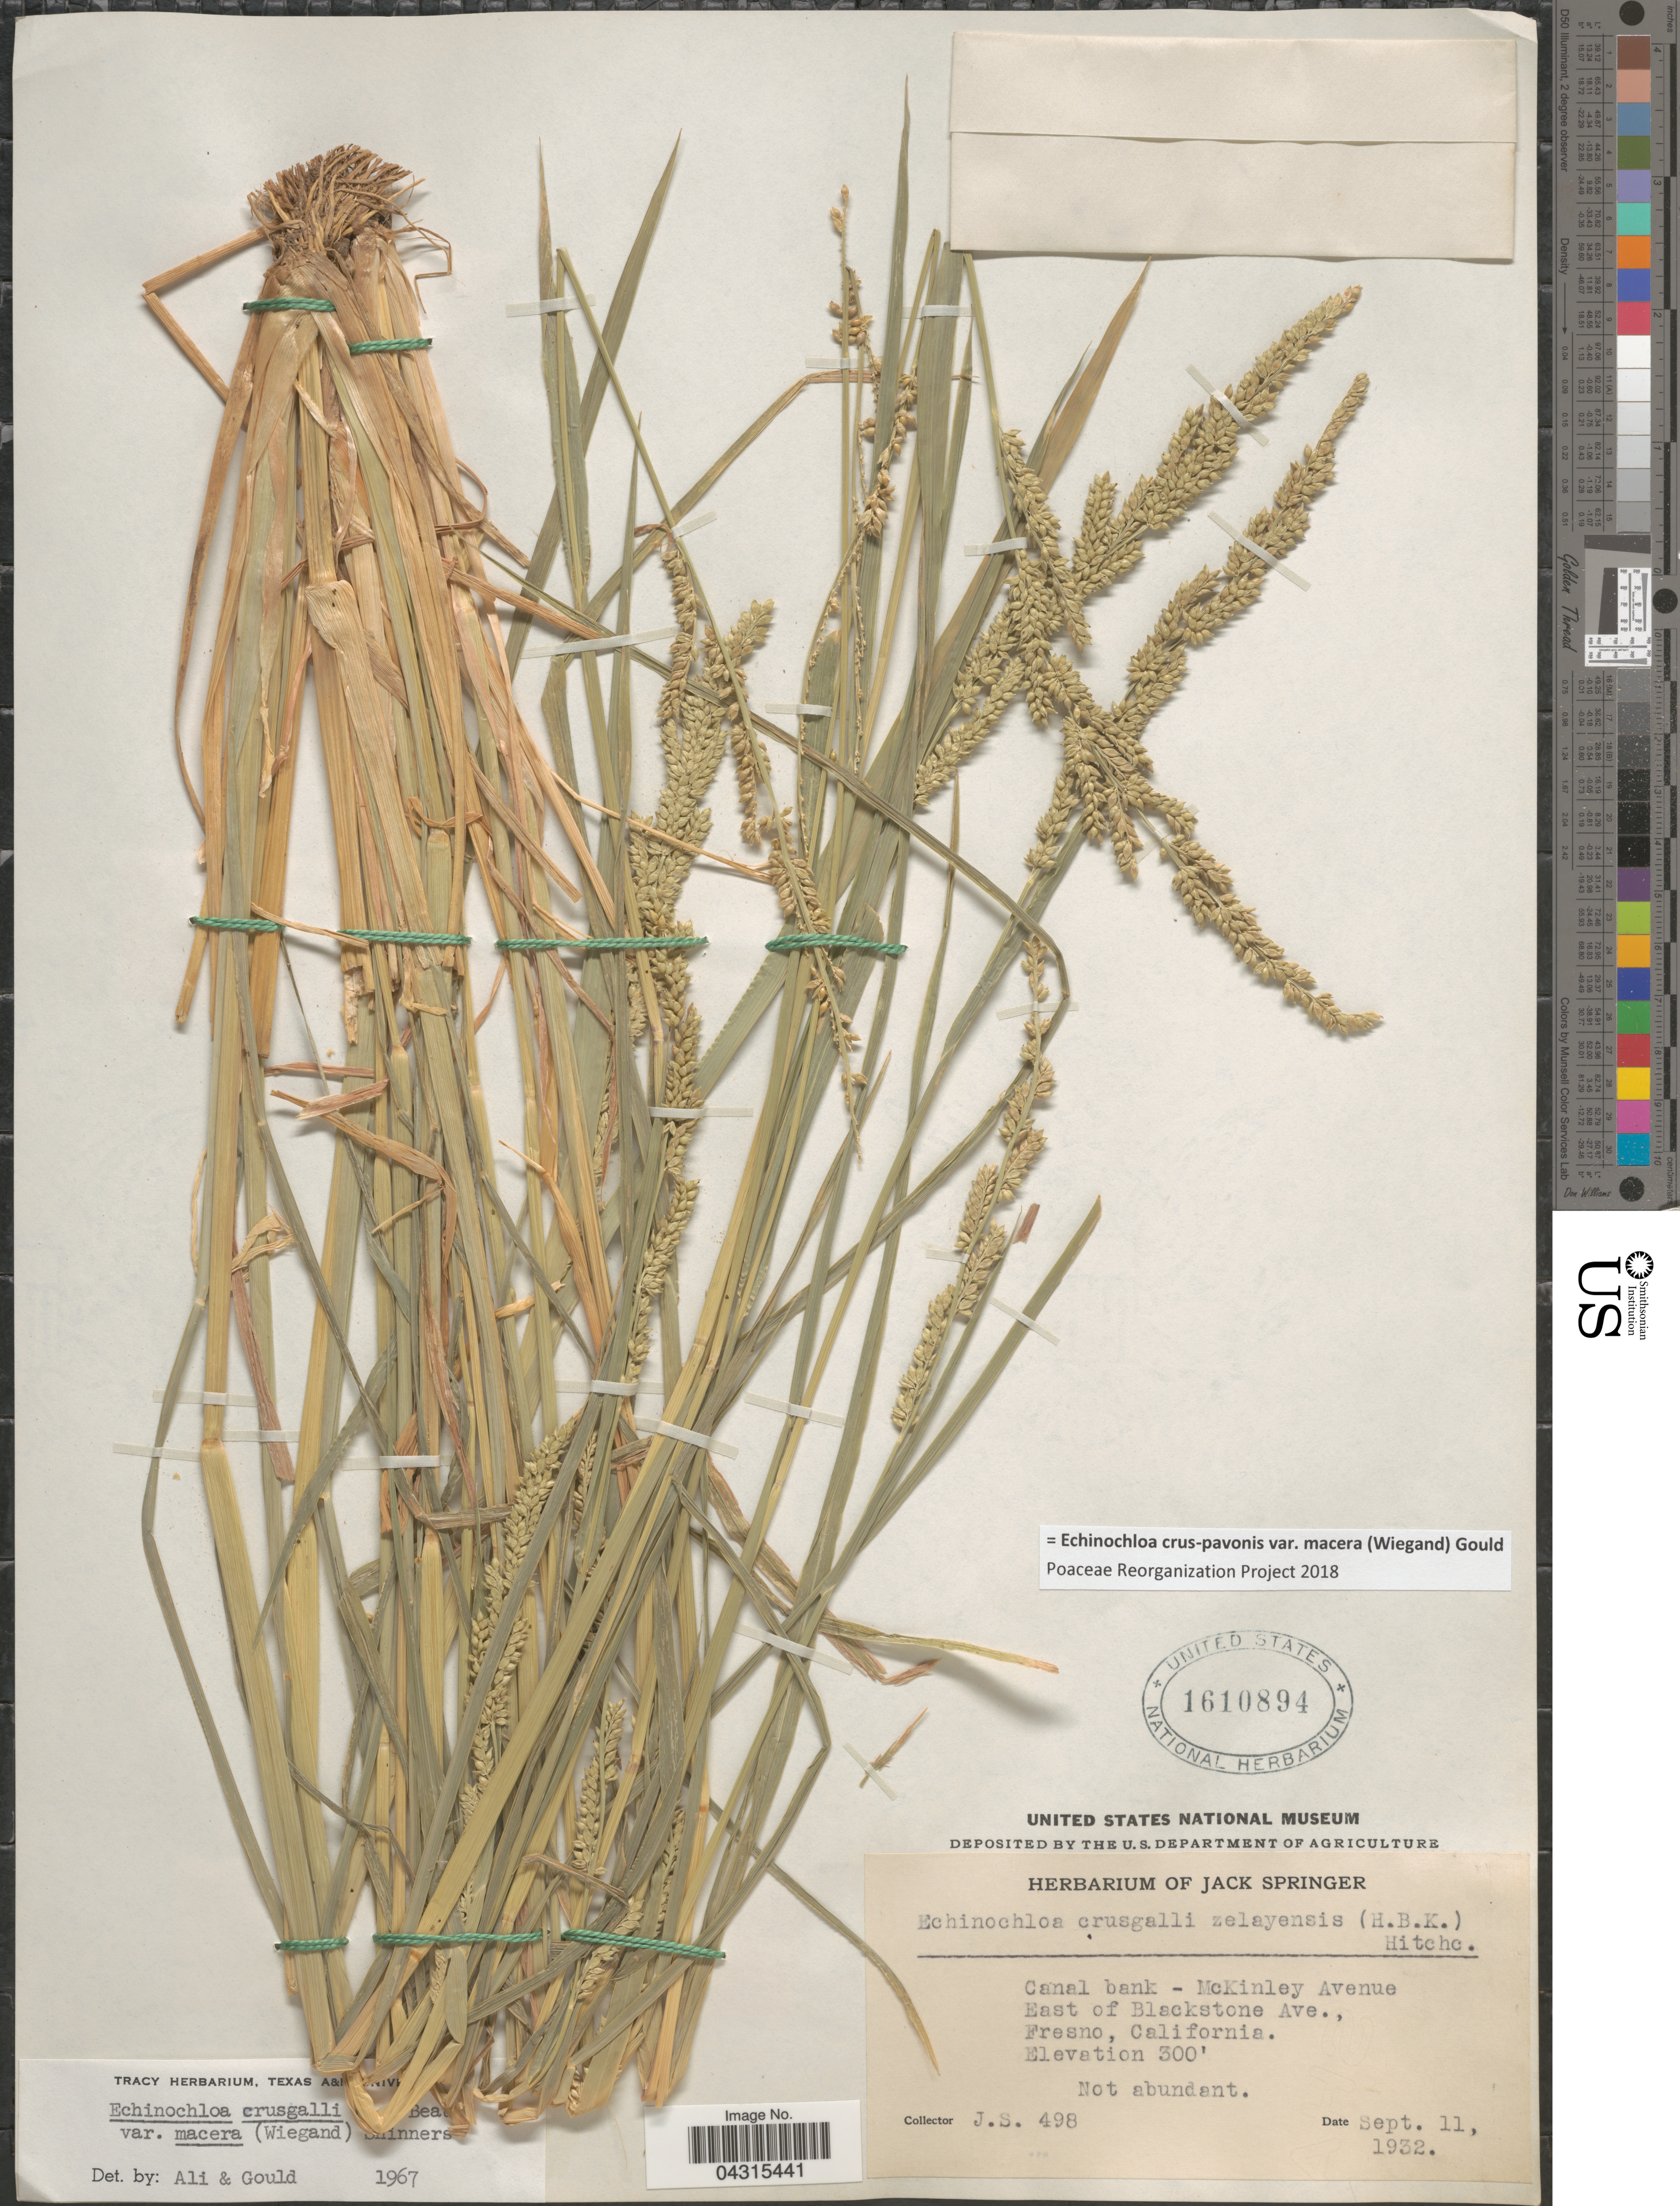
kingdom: Plantae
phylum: Tracheophyta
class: Liliopsida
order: Poales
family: Poaceae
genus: Echinochloa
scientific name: Echinochloa crus-pavonis var. macera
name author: (Wiegand) Gould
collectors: J. Springer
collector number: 498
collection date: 1932-09-11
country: United States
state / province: California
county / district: Fresno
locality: Canal bank - McKinley Avenue. East of Blackstone Ave., Fresno.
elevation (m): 91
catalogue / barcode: US 1610894